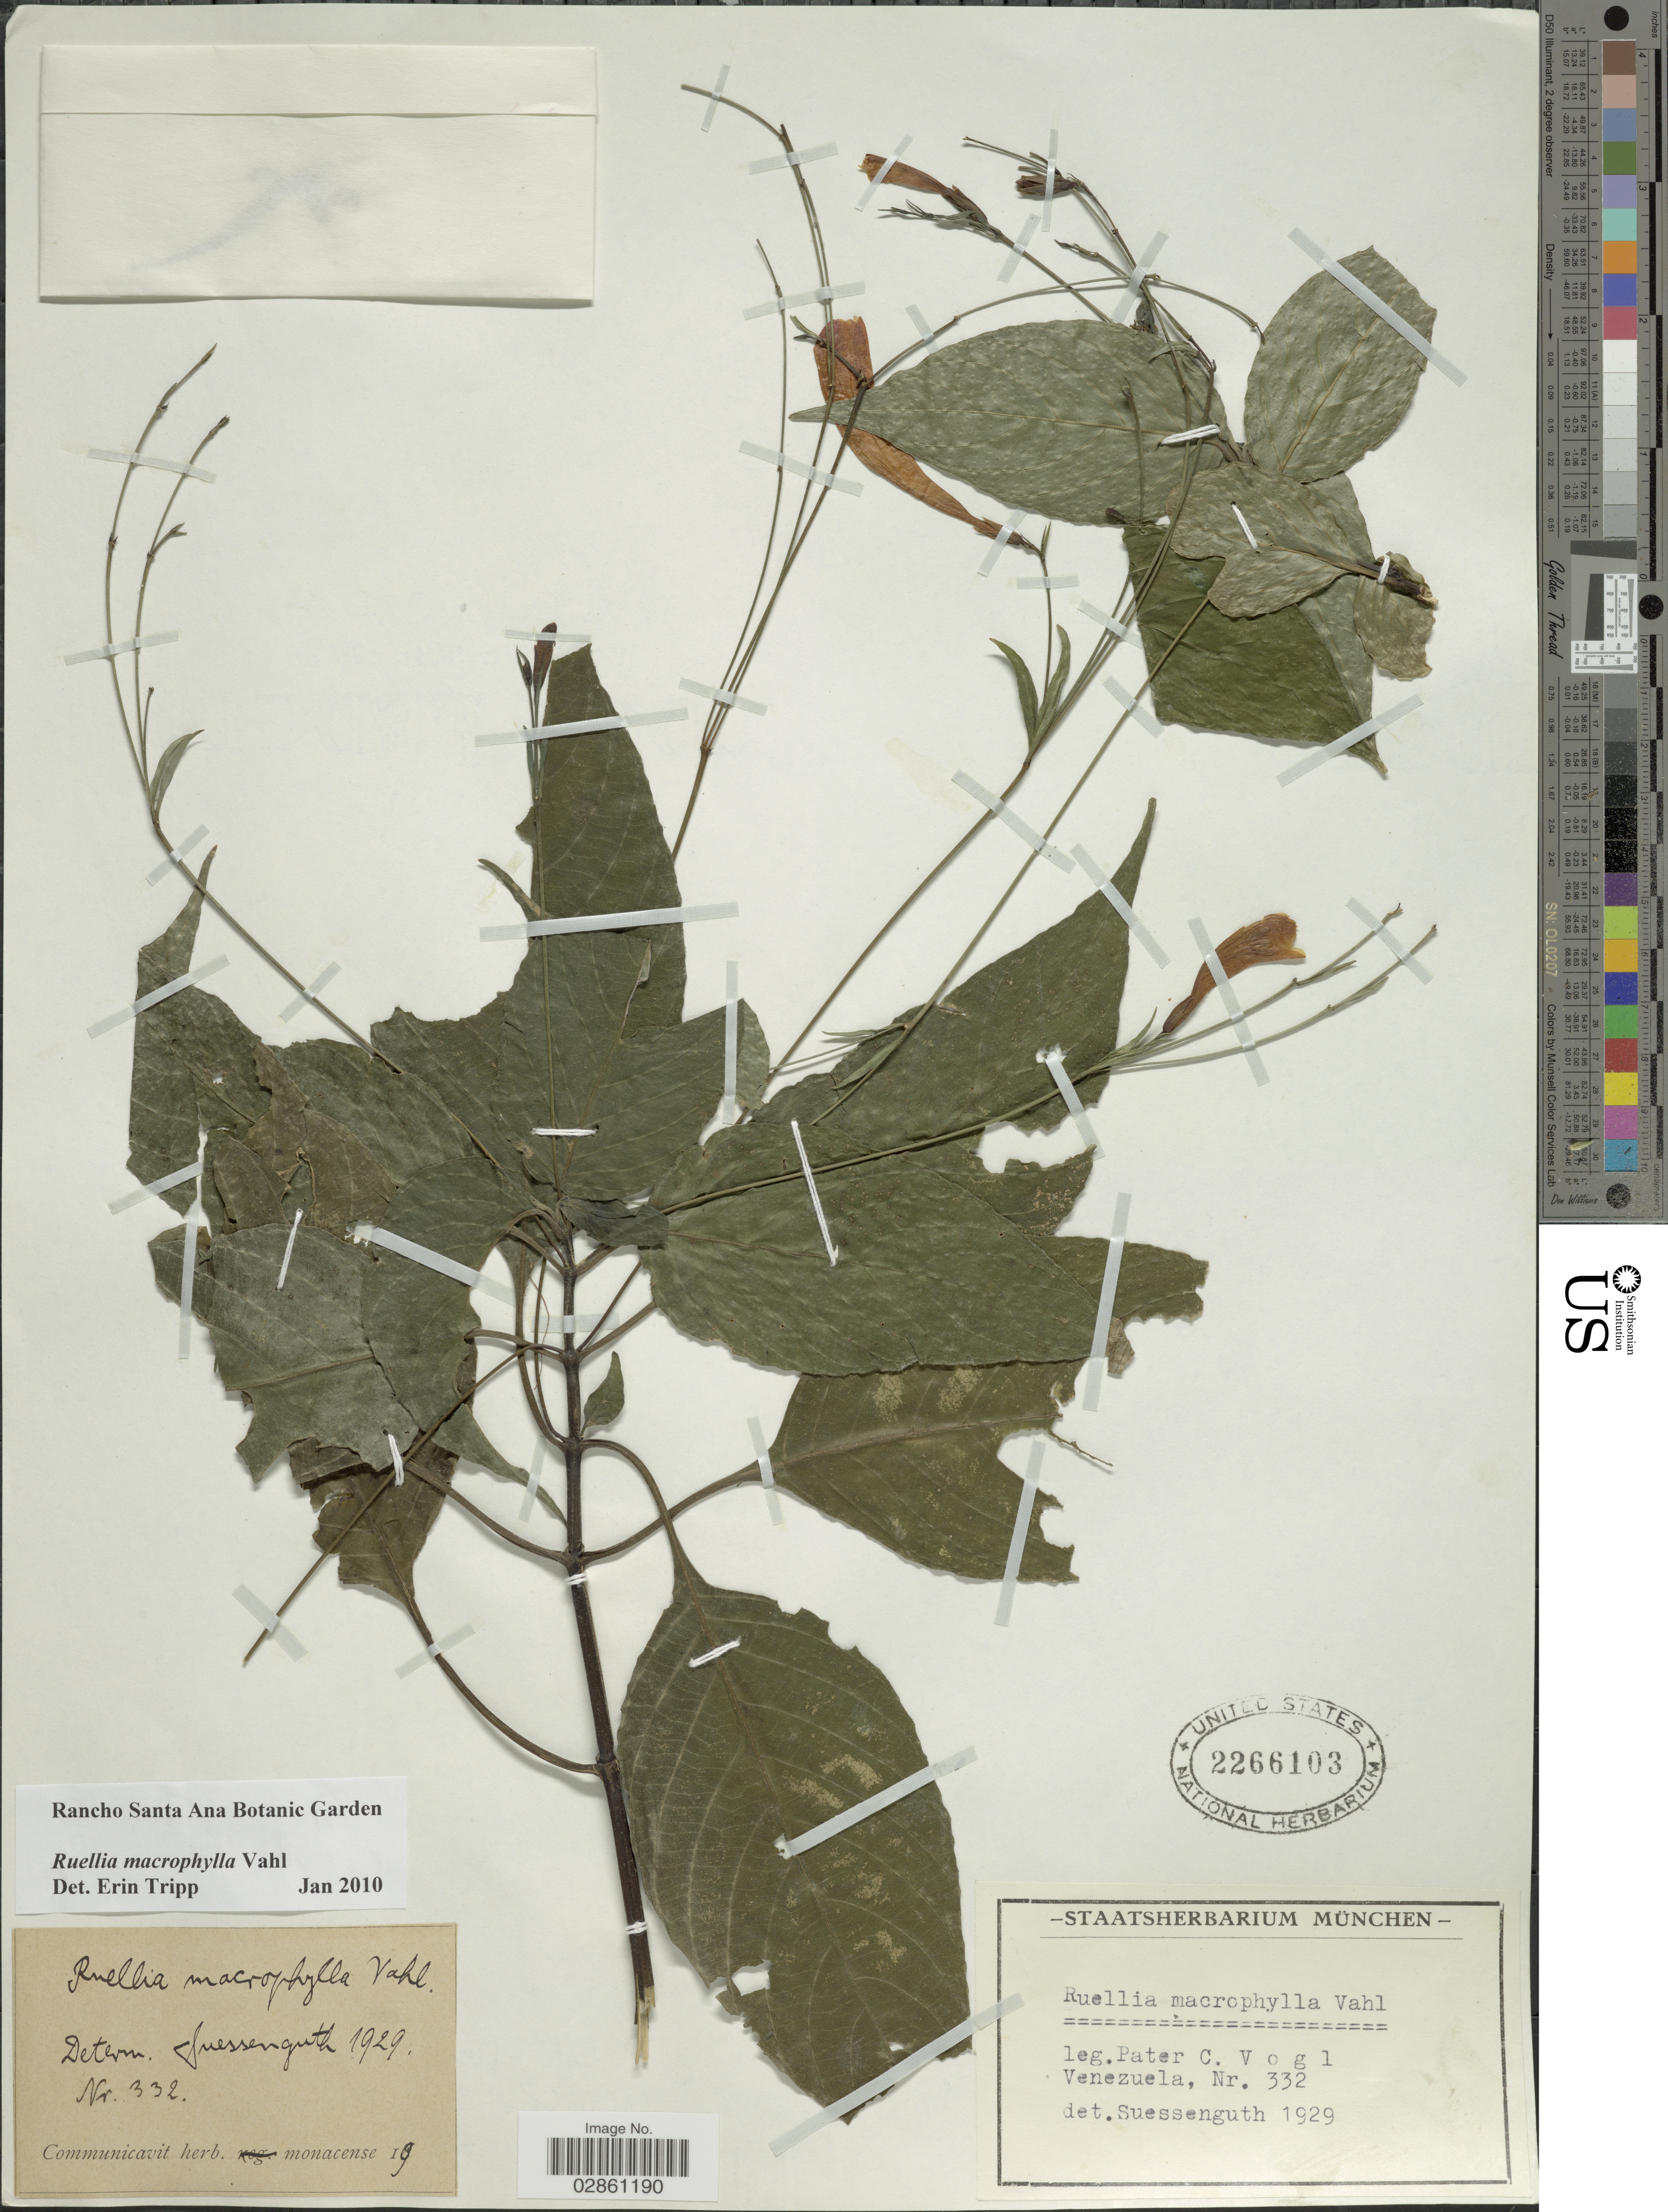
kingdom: Plantae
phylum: Tracheophyta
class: Magnoliopsida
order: Lamiales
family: Acanthaceae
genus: Ruellia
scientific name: Ruellia macrophylla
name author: Vahl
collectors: P. Vogl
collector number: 332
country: Venezuela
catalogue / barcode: US 2266103